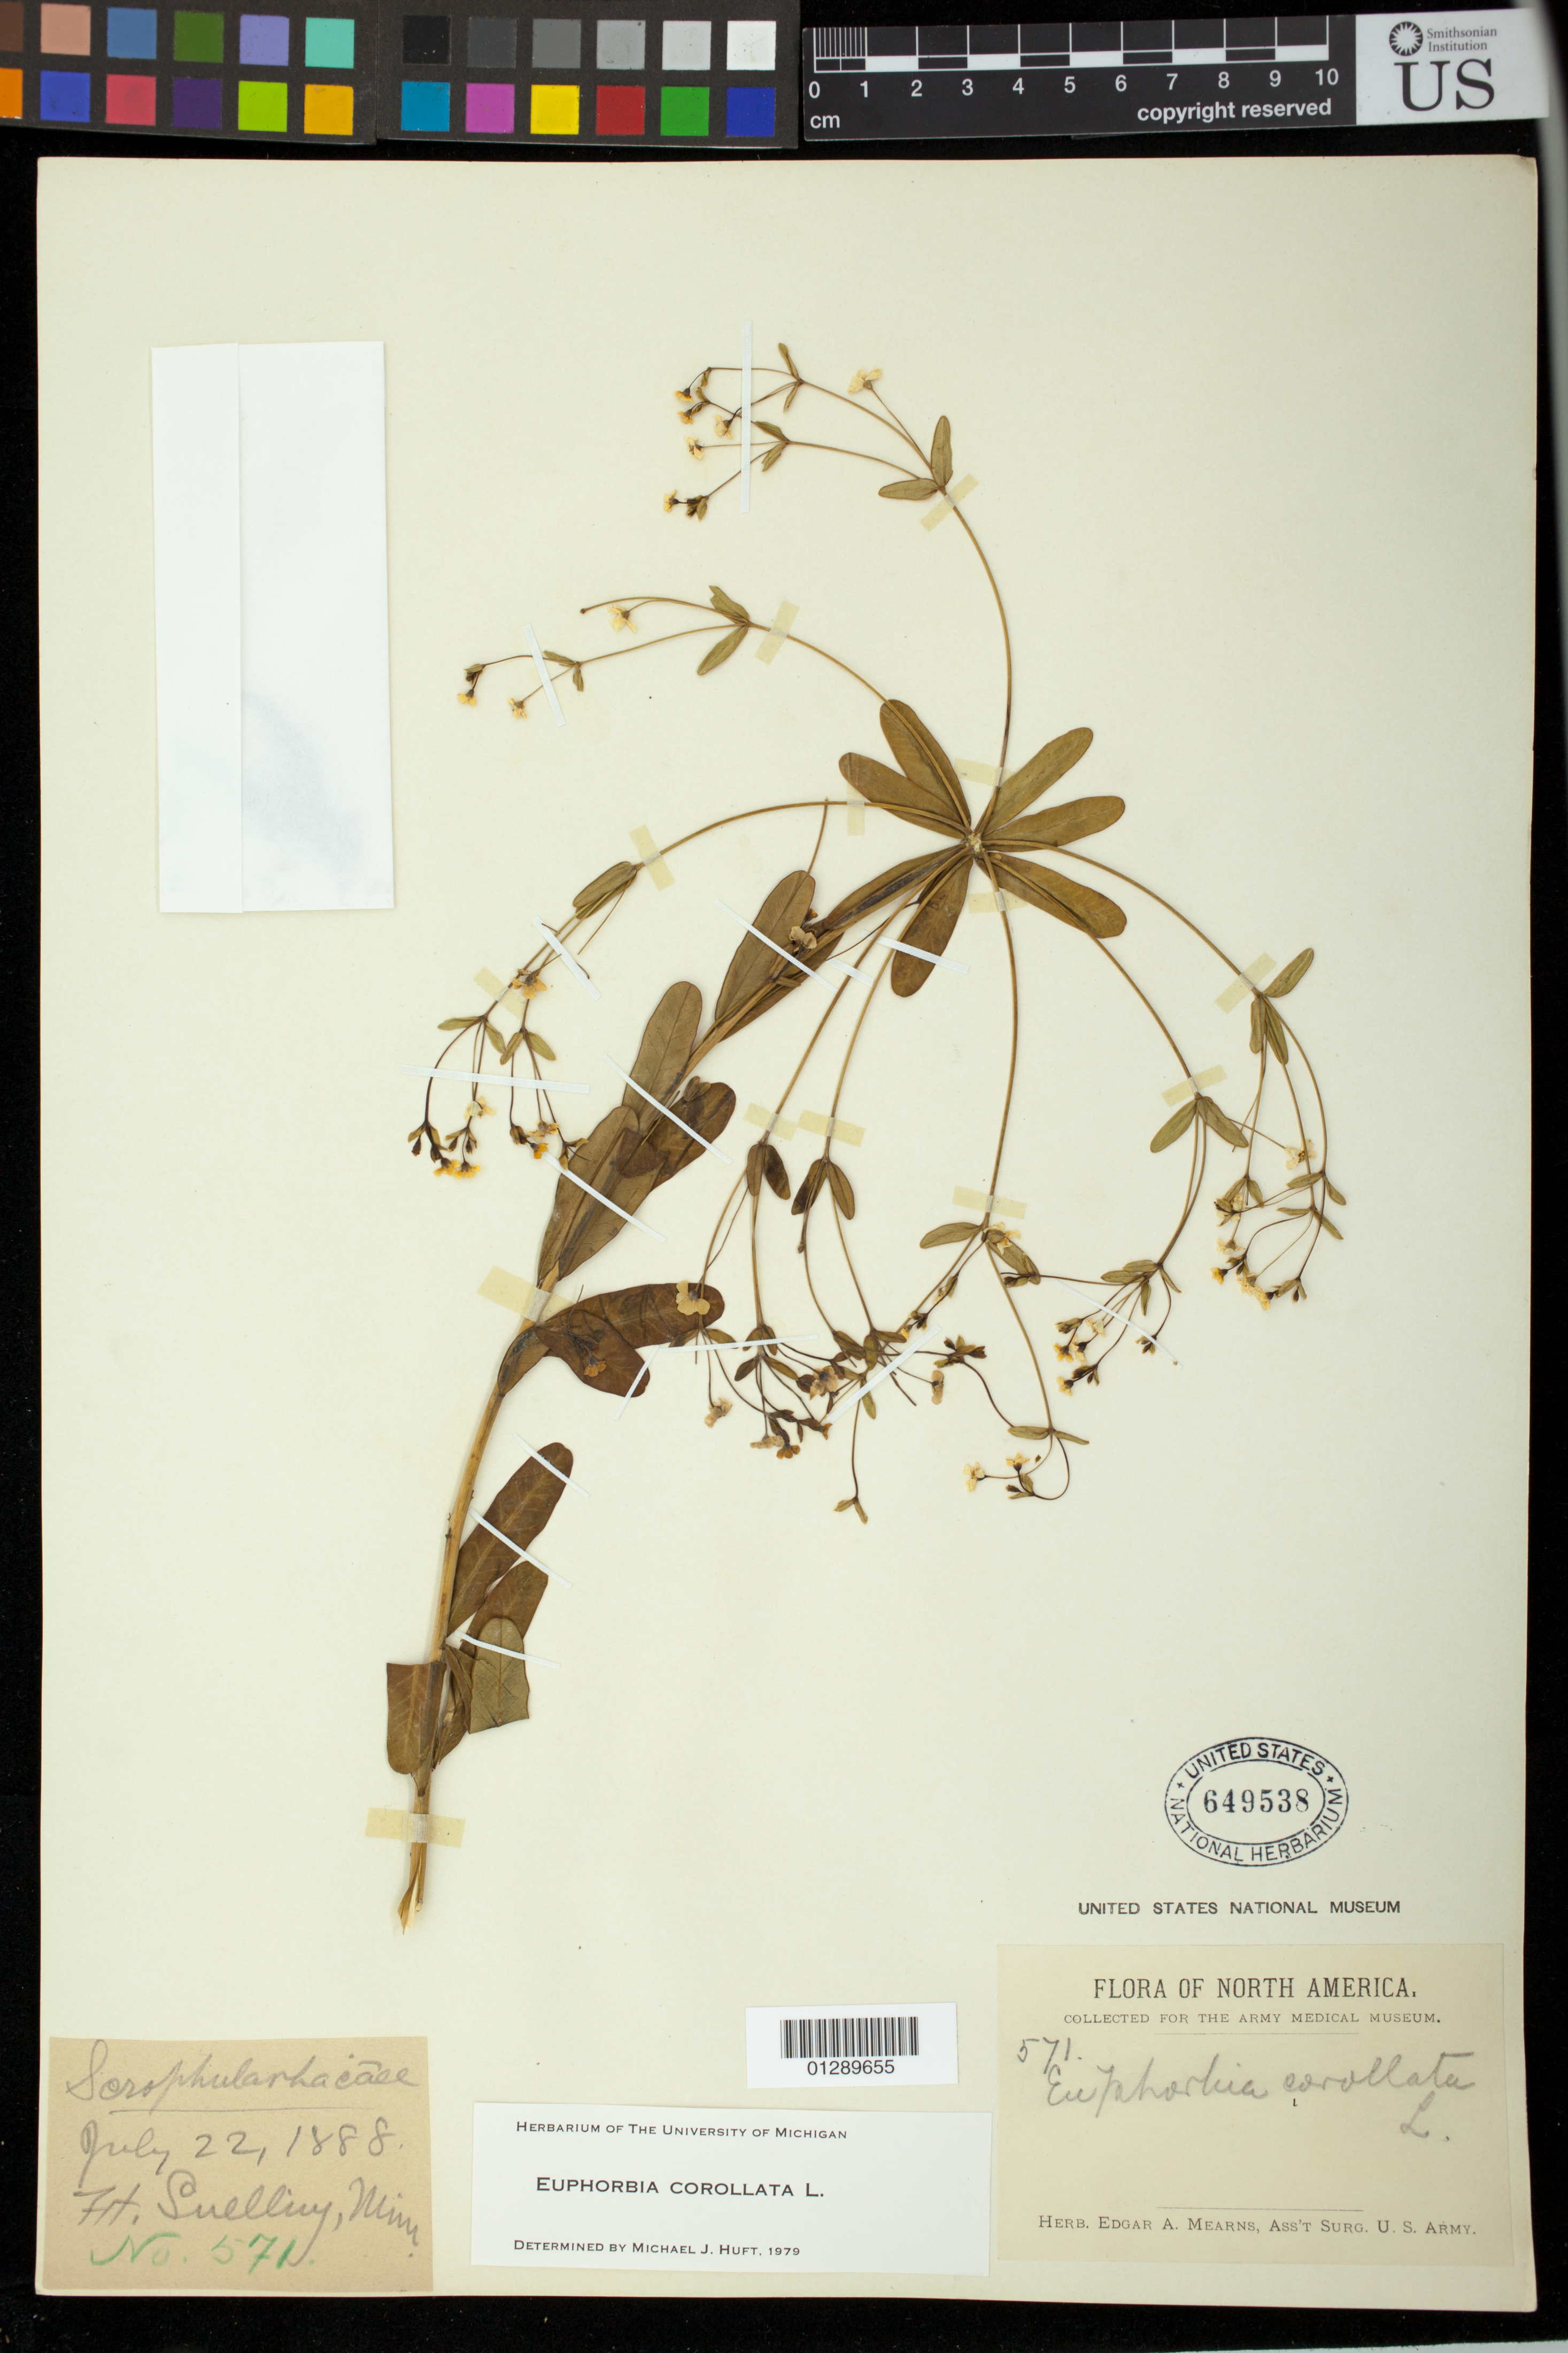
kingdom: Plantae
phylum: Tracheophyta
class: Magnoliopsida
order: Malpighiales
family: Euphorbiaceae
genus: Euphorbia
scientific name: Euphorbia corollata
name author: L.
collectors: E. A. Mearns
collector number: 571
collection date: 1888-07-22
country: United States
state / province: Minnesota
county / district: Hennepin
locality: Frt. Snelling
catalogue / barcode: US 649538